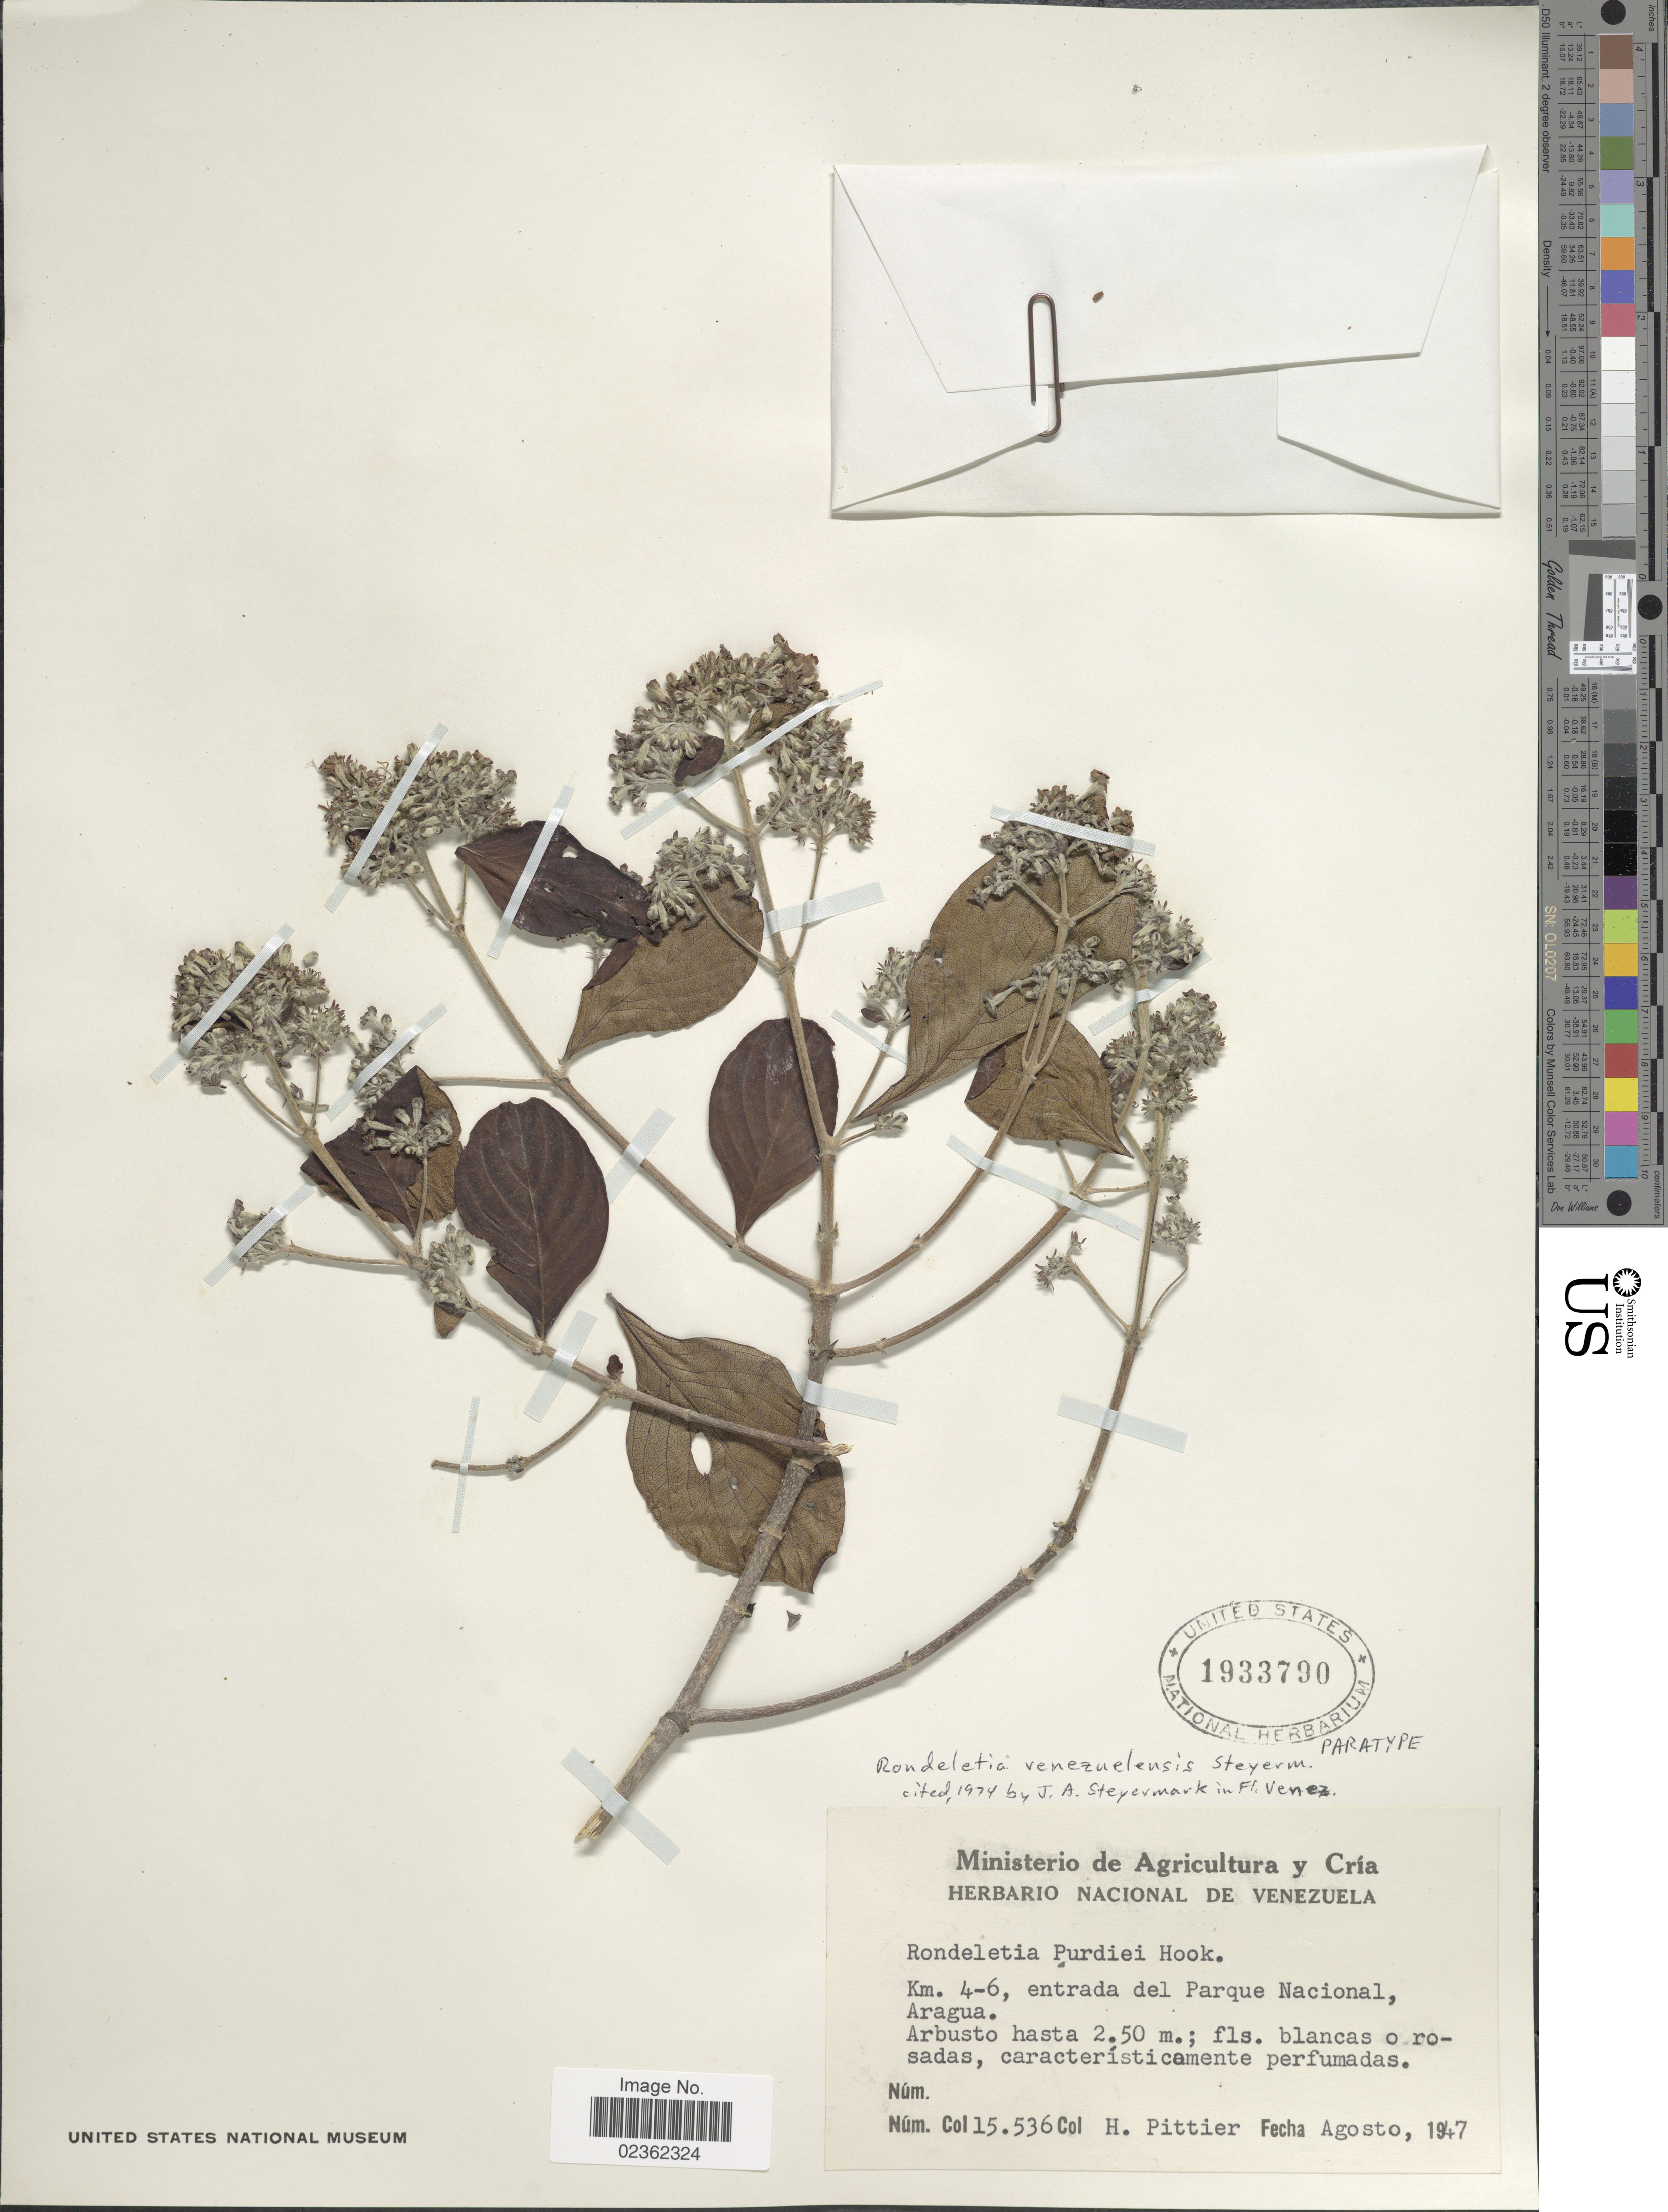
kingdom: Plantae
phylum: Tracheophyta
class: Magnoliopsida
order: Gentianales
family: Rubiaceae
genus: Rondeletia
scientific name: Rondeletia venezuelensis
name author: Steyerm.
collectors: H. F. Pittier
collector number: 15536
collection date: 1947-08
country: Venezuela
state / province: Aragua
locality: Km. 4-6, entrada del Parque Nacional.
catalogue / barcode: US 1933790